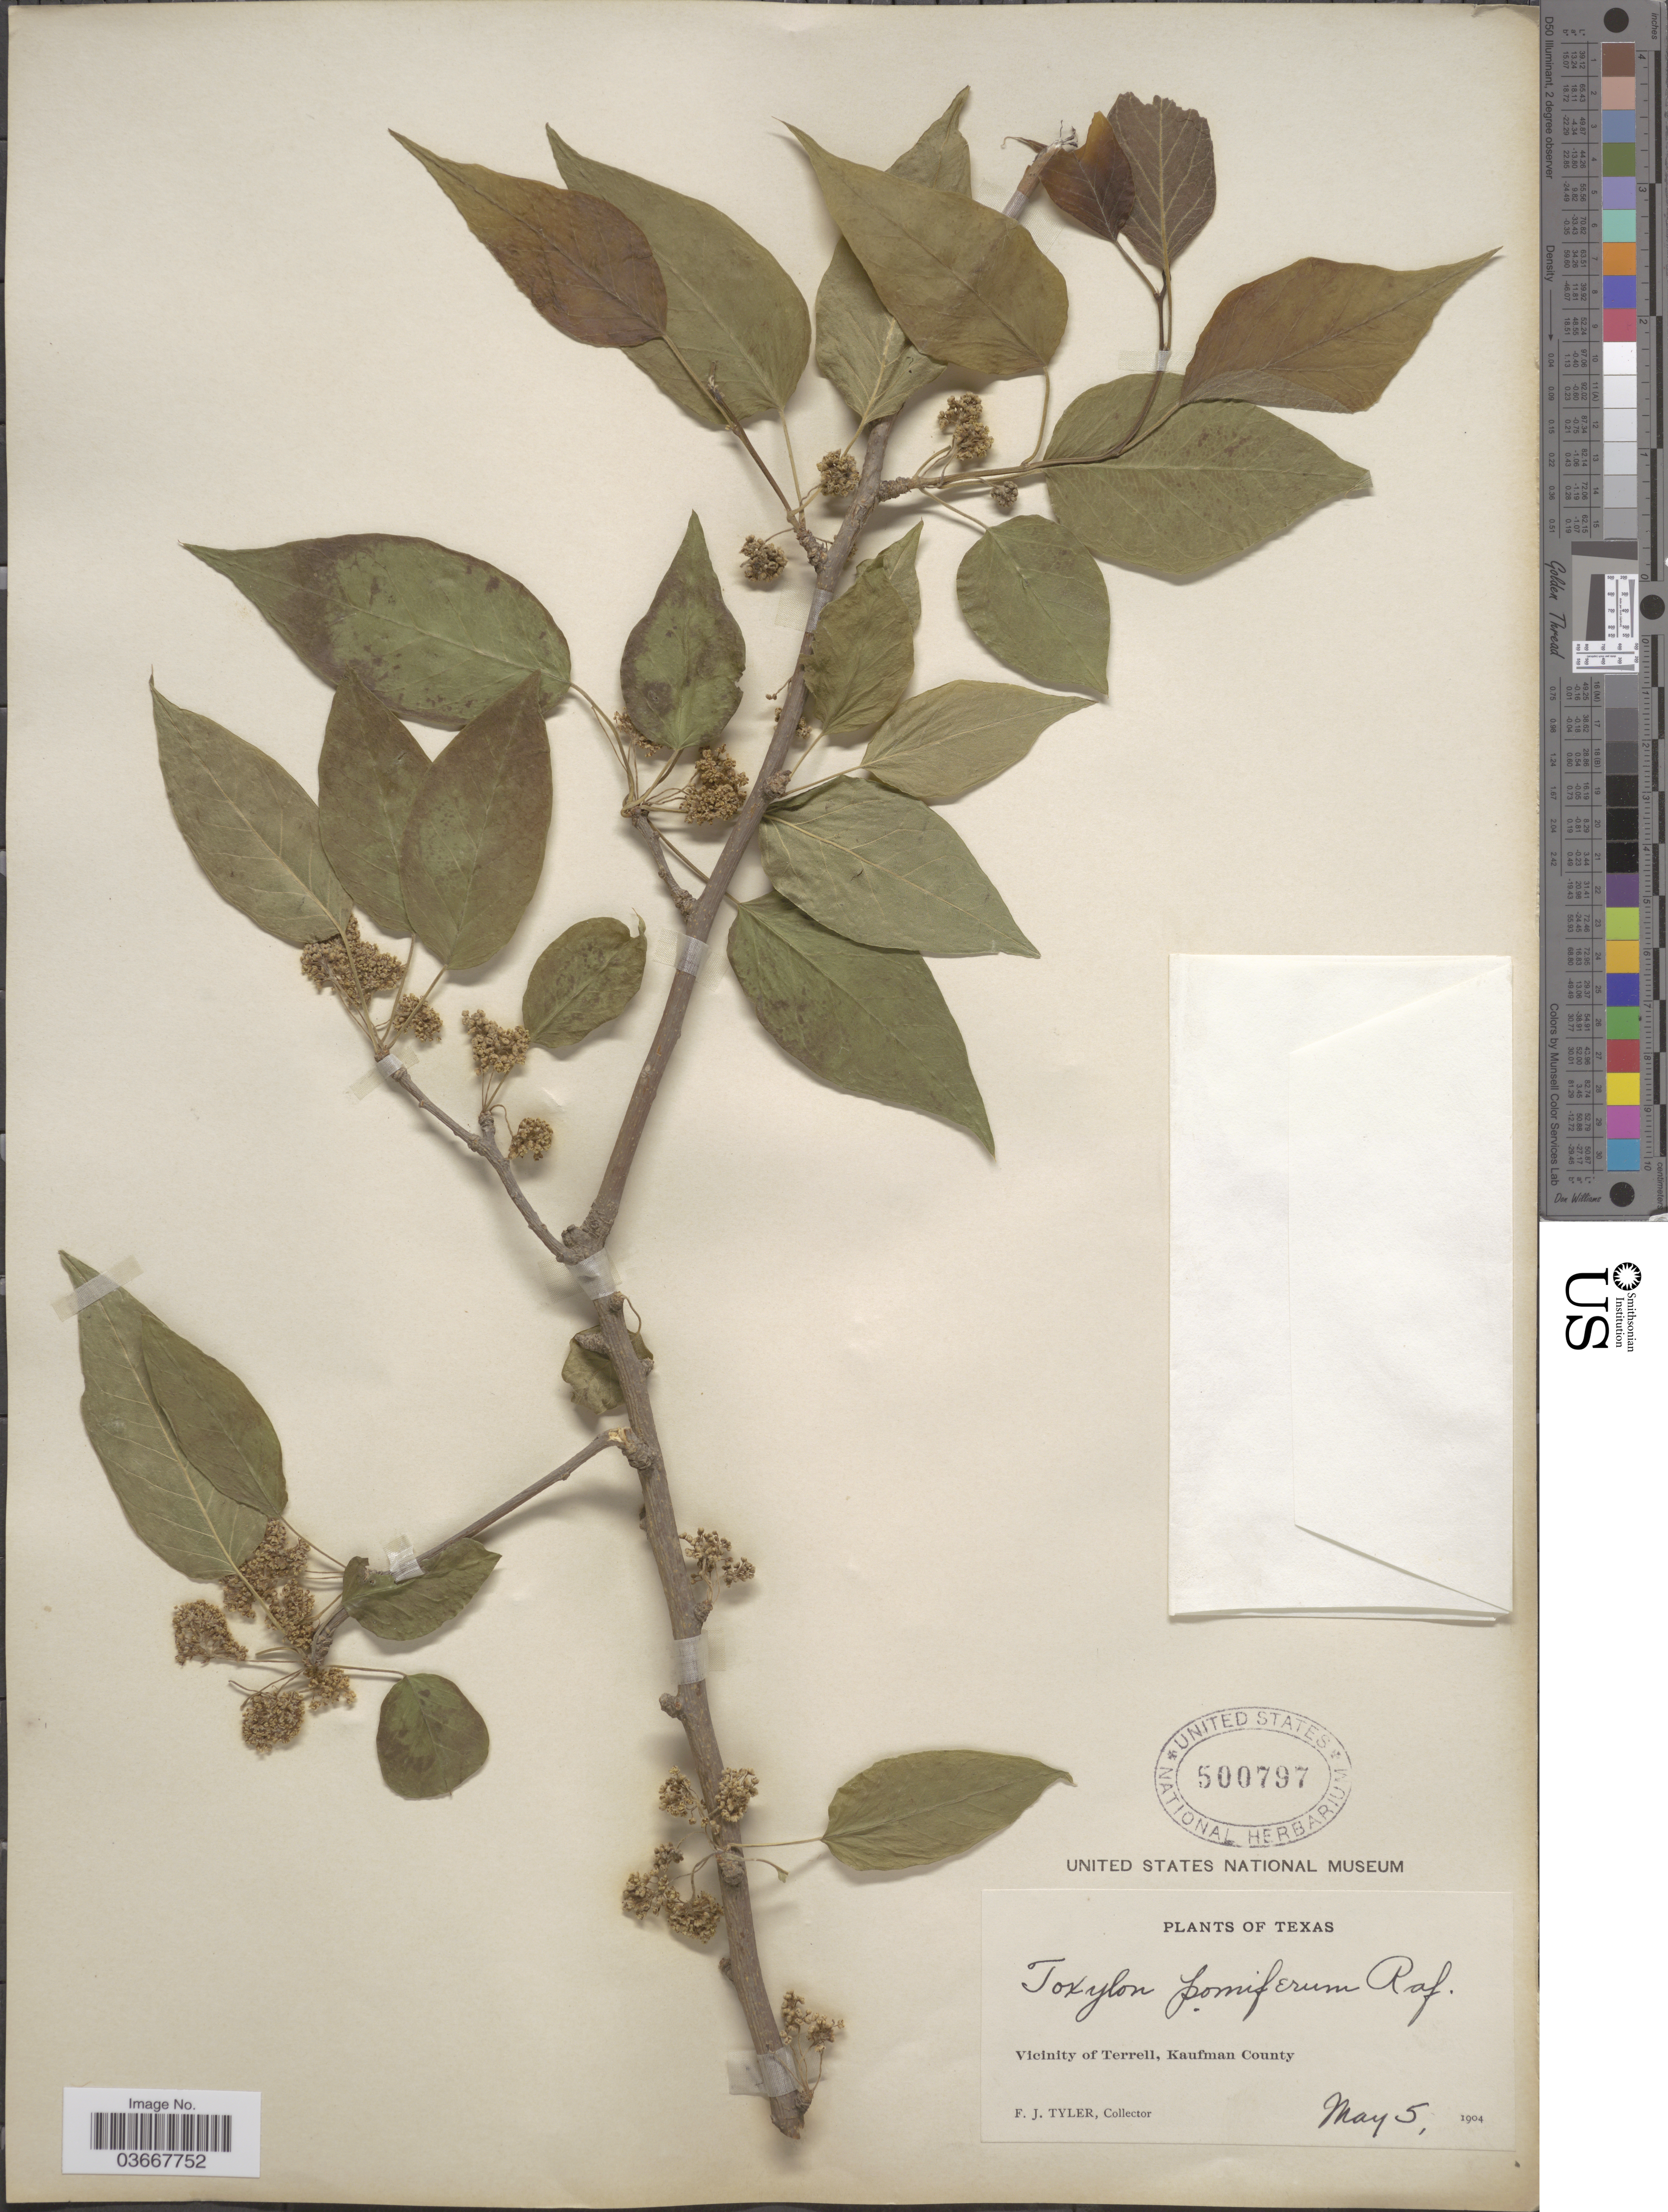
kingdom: Plantae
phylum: Tracheophyta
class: Magnoliopsida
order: Rosales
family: Moraceae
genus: Maclura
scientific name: Maclura pomifera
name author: (Raf.) C.K. Schneid.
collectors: F. Tyler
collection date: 1904-05-05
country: United States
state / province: Texas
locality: Vicinity of Terrell, Kaufman County.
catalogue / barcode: US 500797